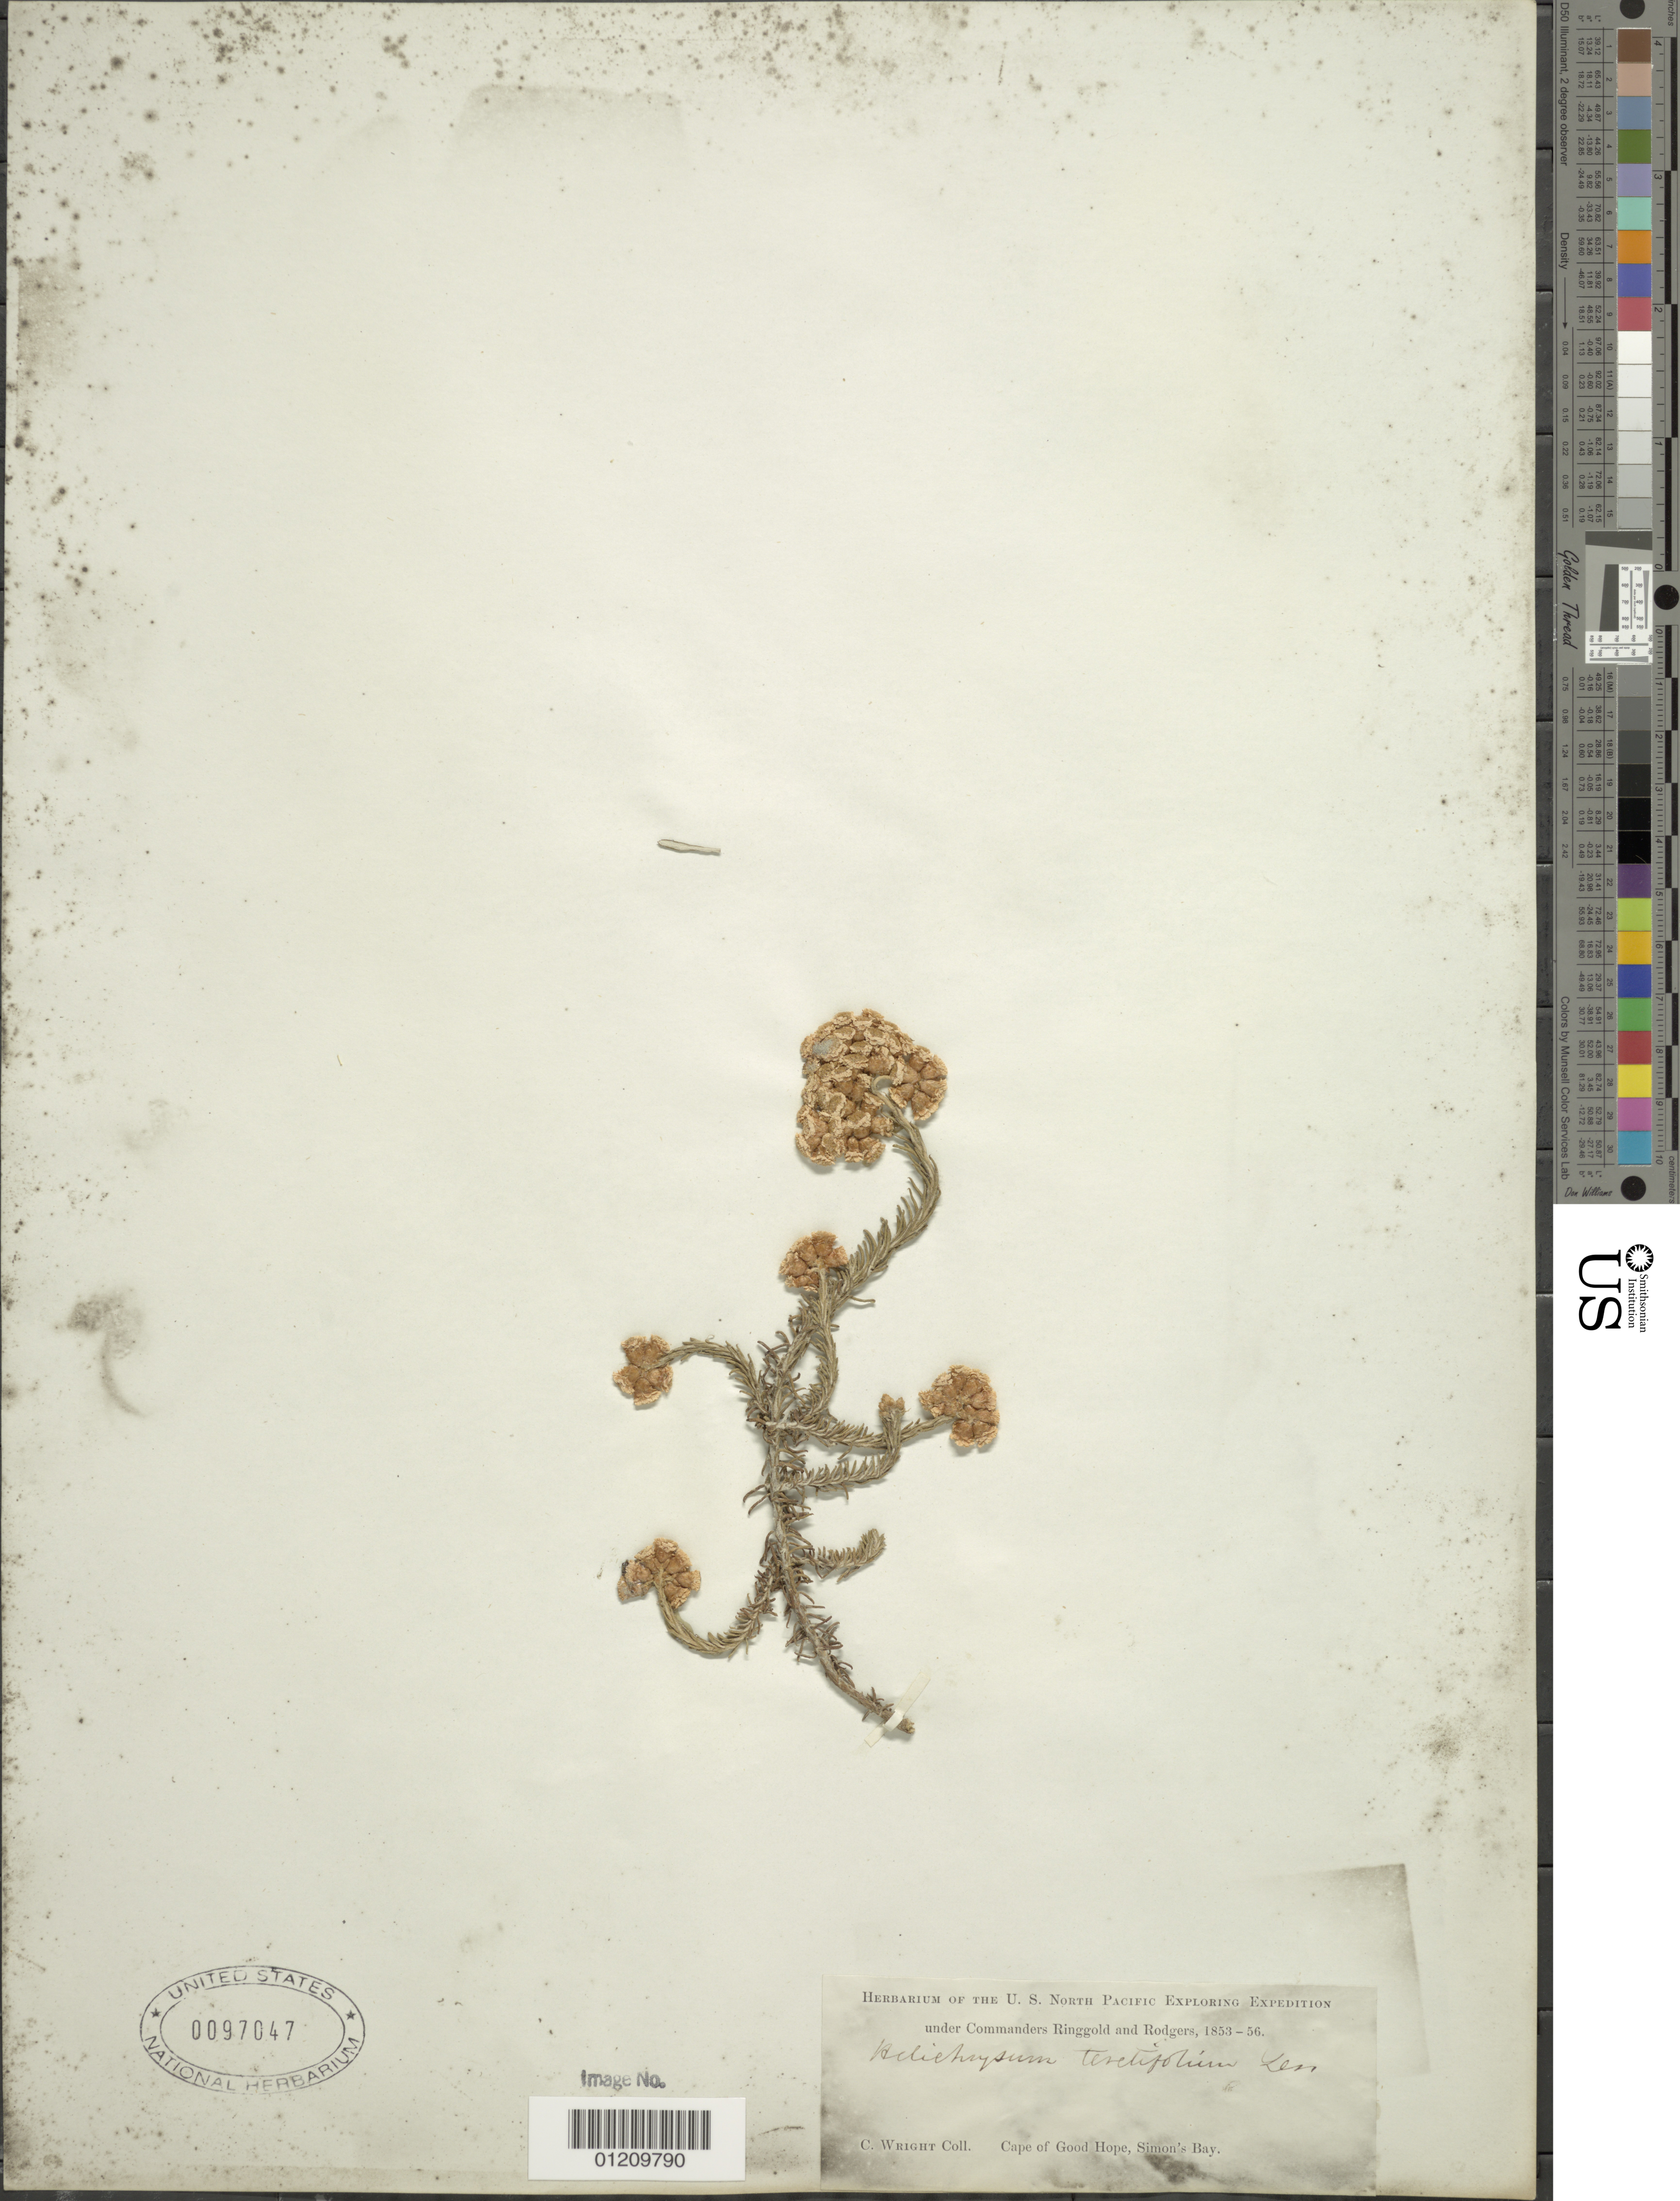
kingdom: Plantae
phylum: Tracheophyta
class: Magnoliopsida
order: Asterales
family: Asteraceae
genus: Helichrysum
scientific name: Helichrysum teretifolium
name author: Sweet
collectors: C. Wright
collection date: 1853/1856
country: South Africa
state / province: Western Cape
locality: Cape of Good Hope, Simon's Bay.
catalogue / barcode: US 97047